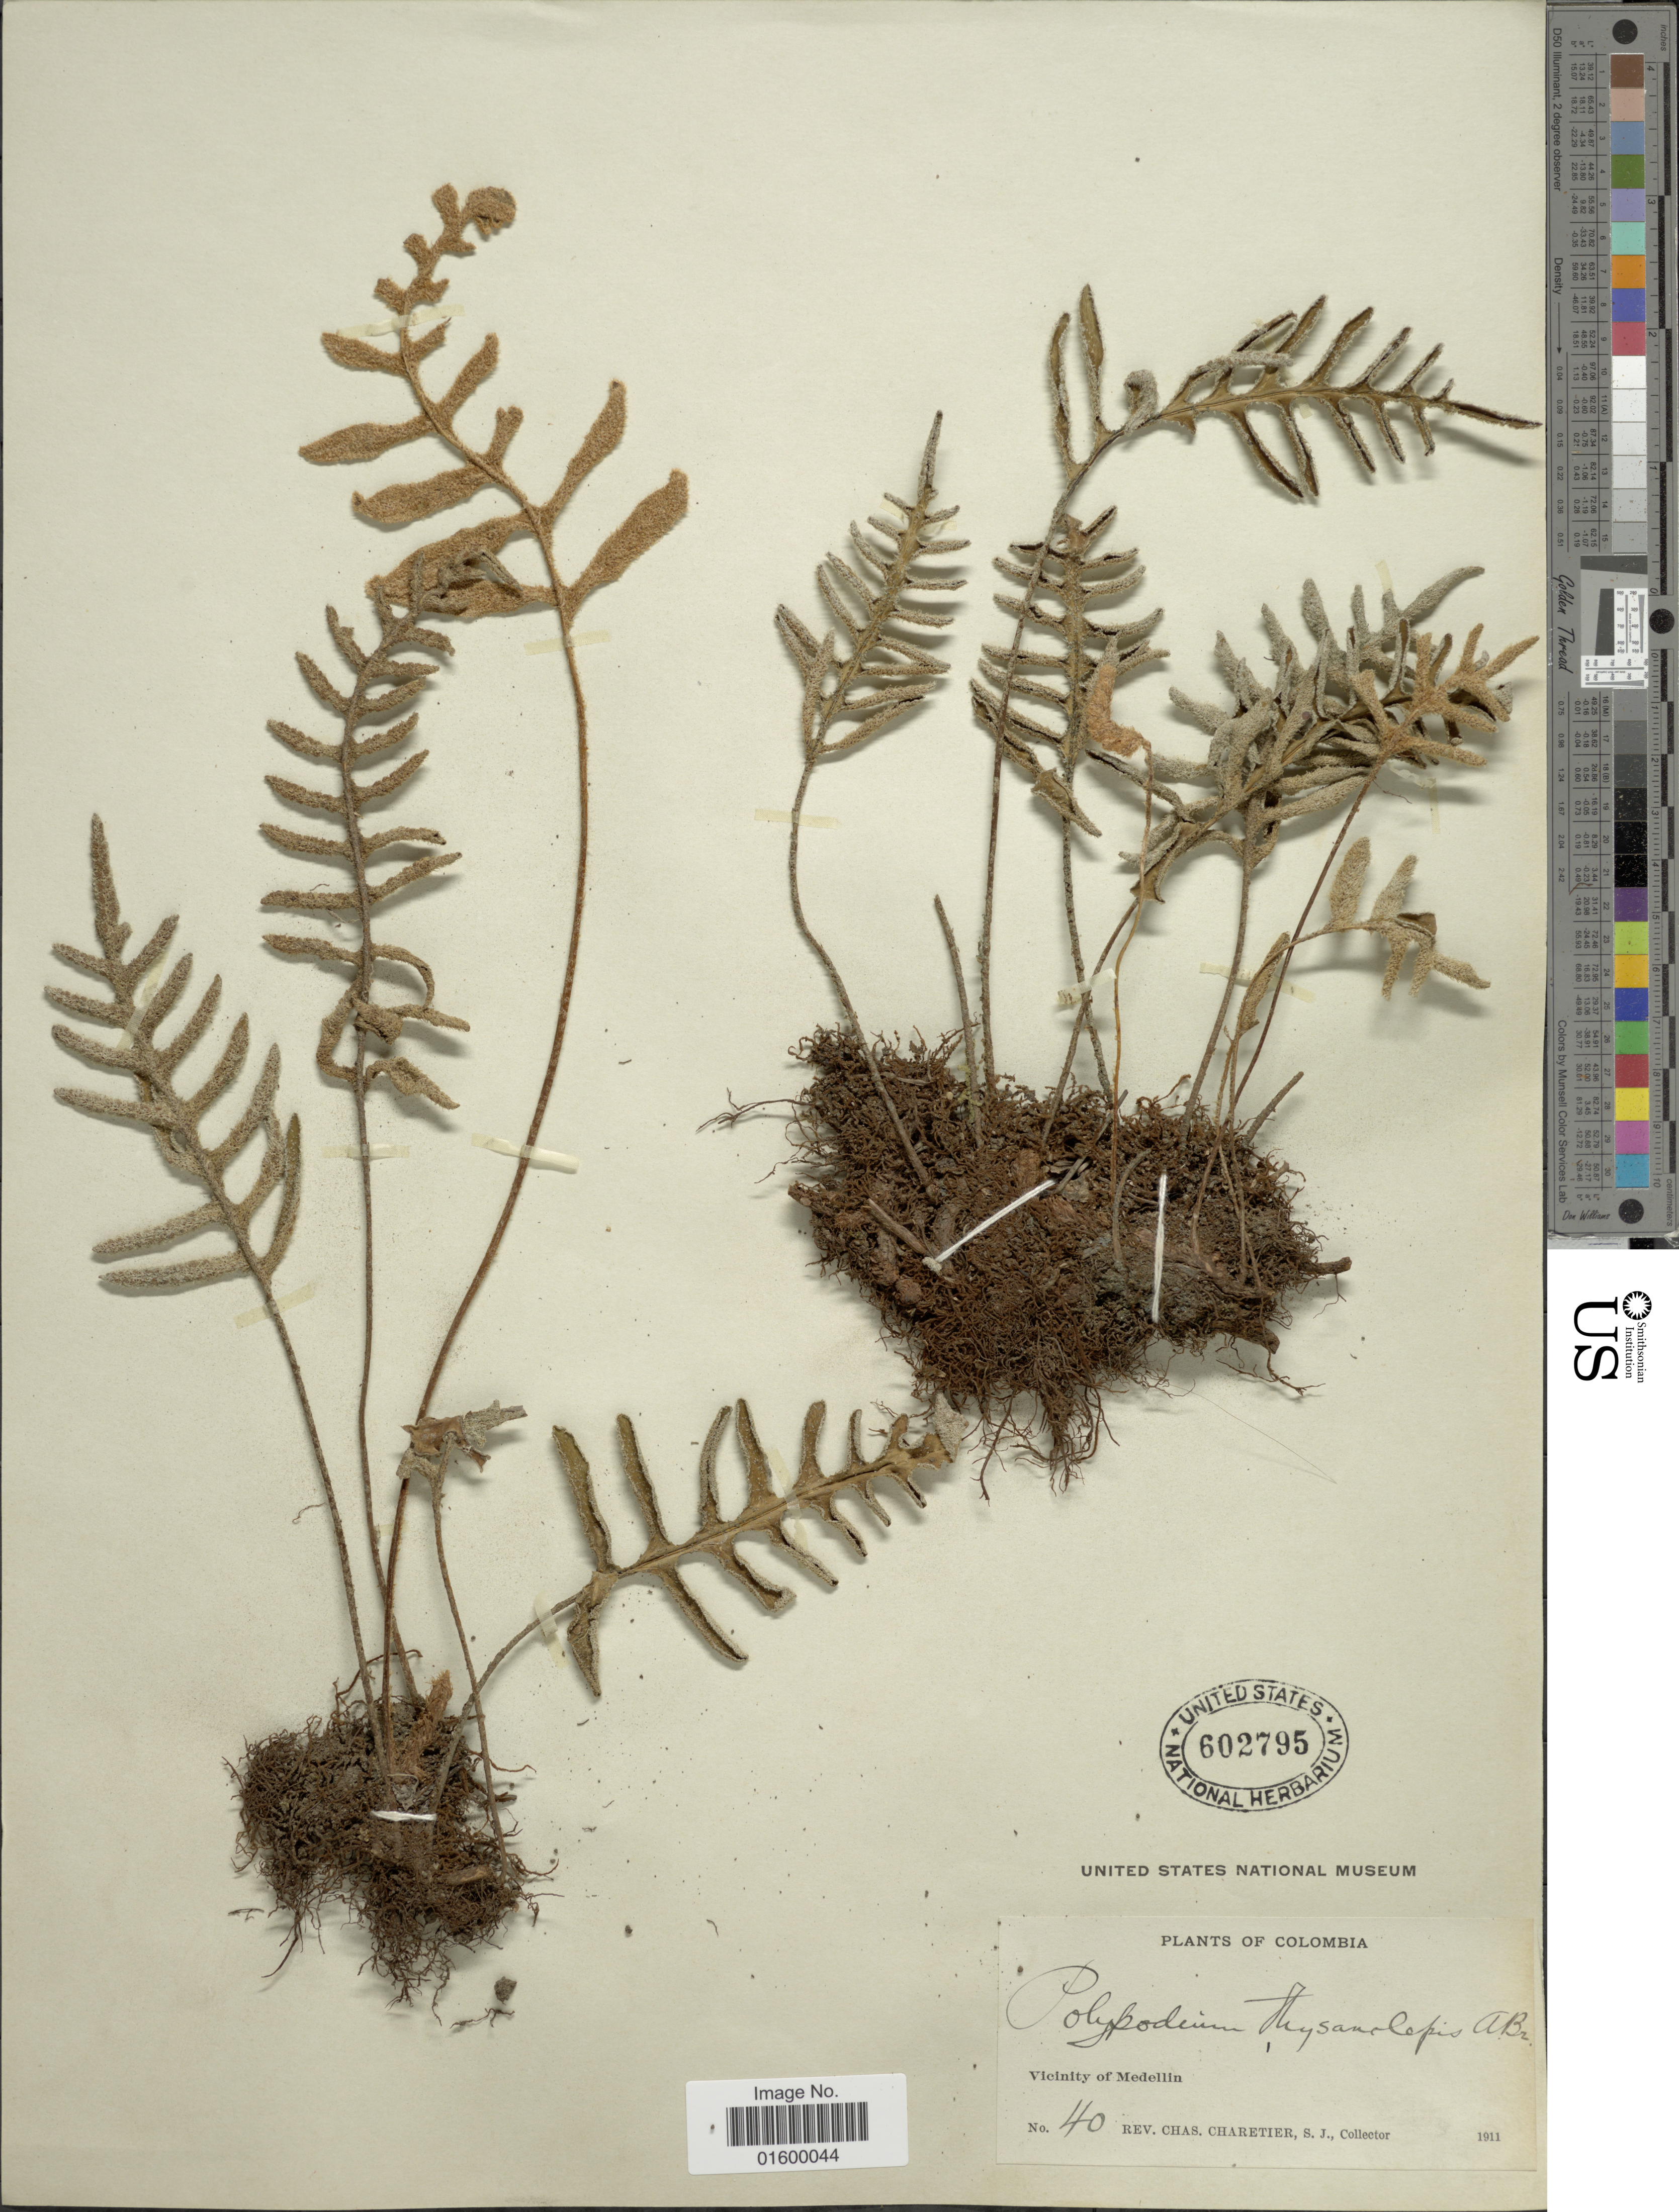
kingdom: Plantae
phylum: Tracheophyta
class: Polypodiopsida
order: Polypodiales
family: Polypodiaceae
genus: Pleopeltis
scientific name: Pleopeltis thyssanolepis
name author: (A. Braun ex Klotzsch) E.G. Andrews & Windham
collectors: C. Charetier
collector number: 40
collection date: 1911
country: Colombia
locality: Vicinity of Medellin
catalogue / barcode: US 602795